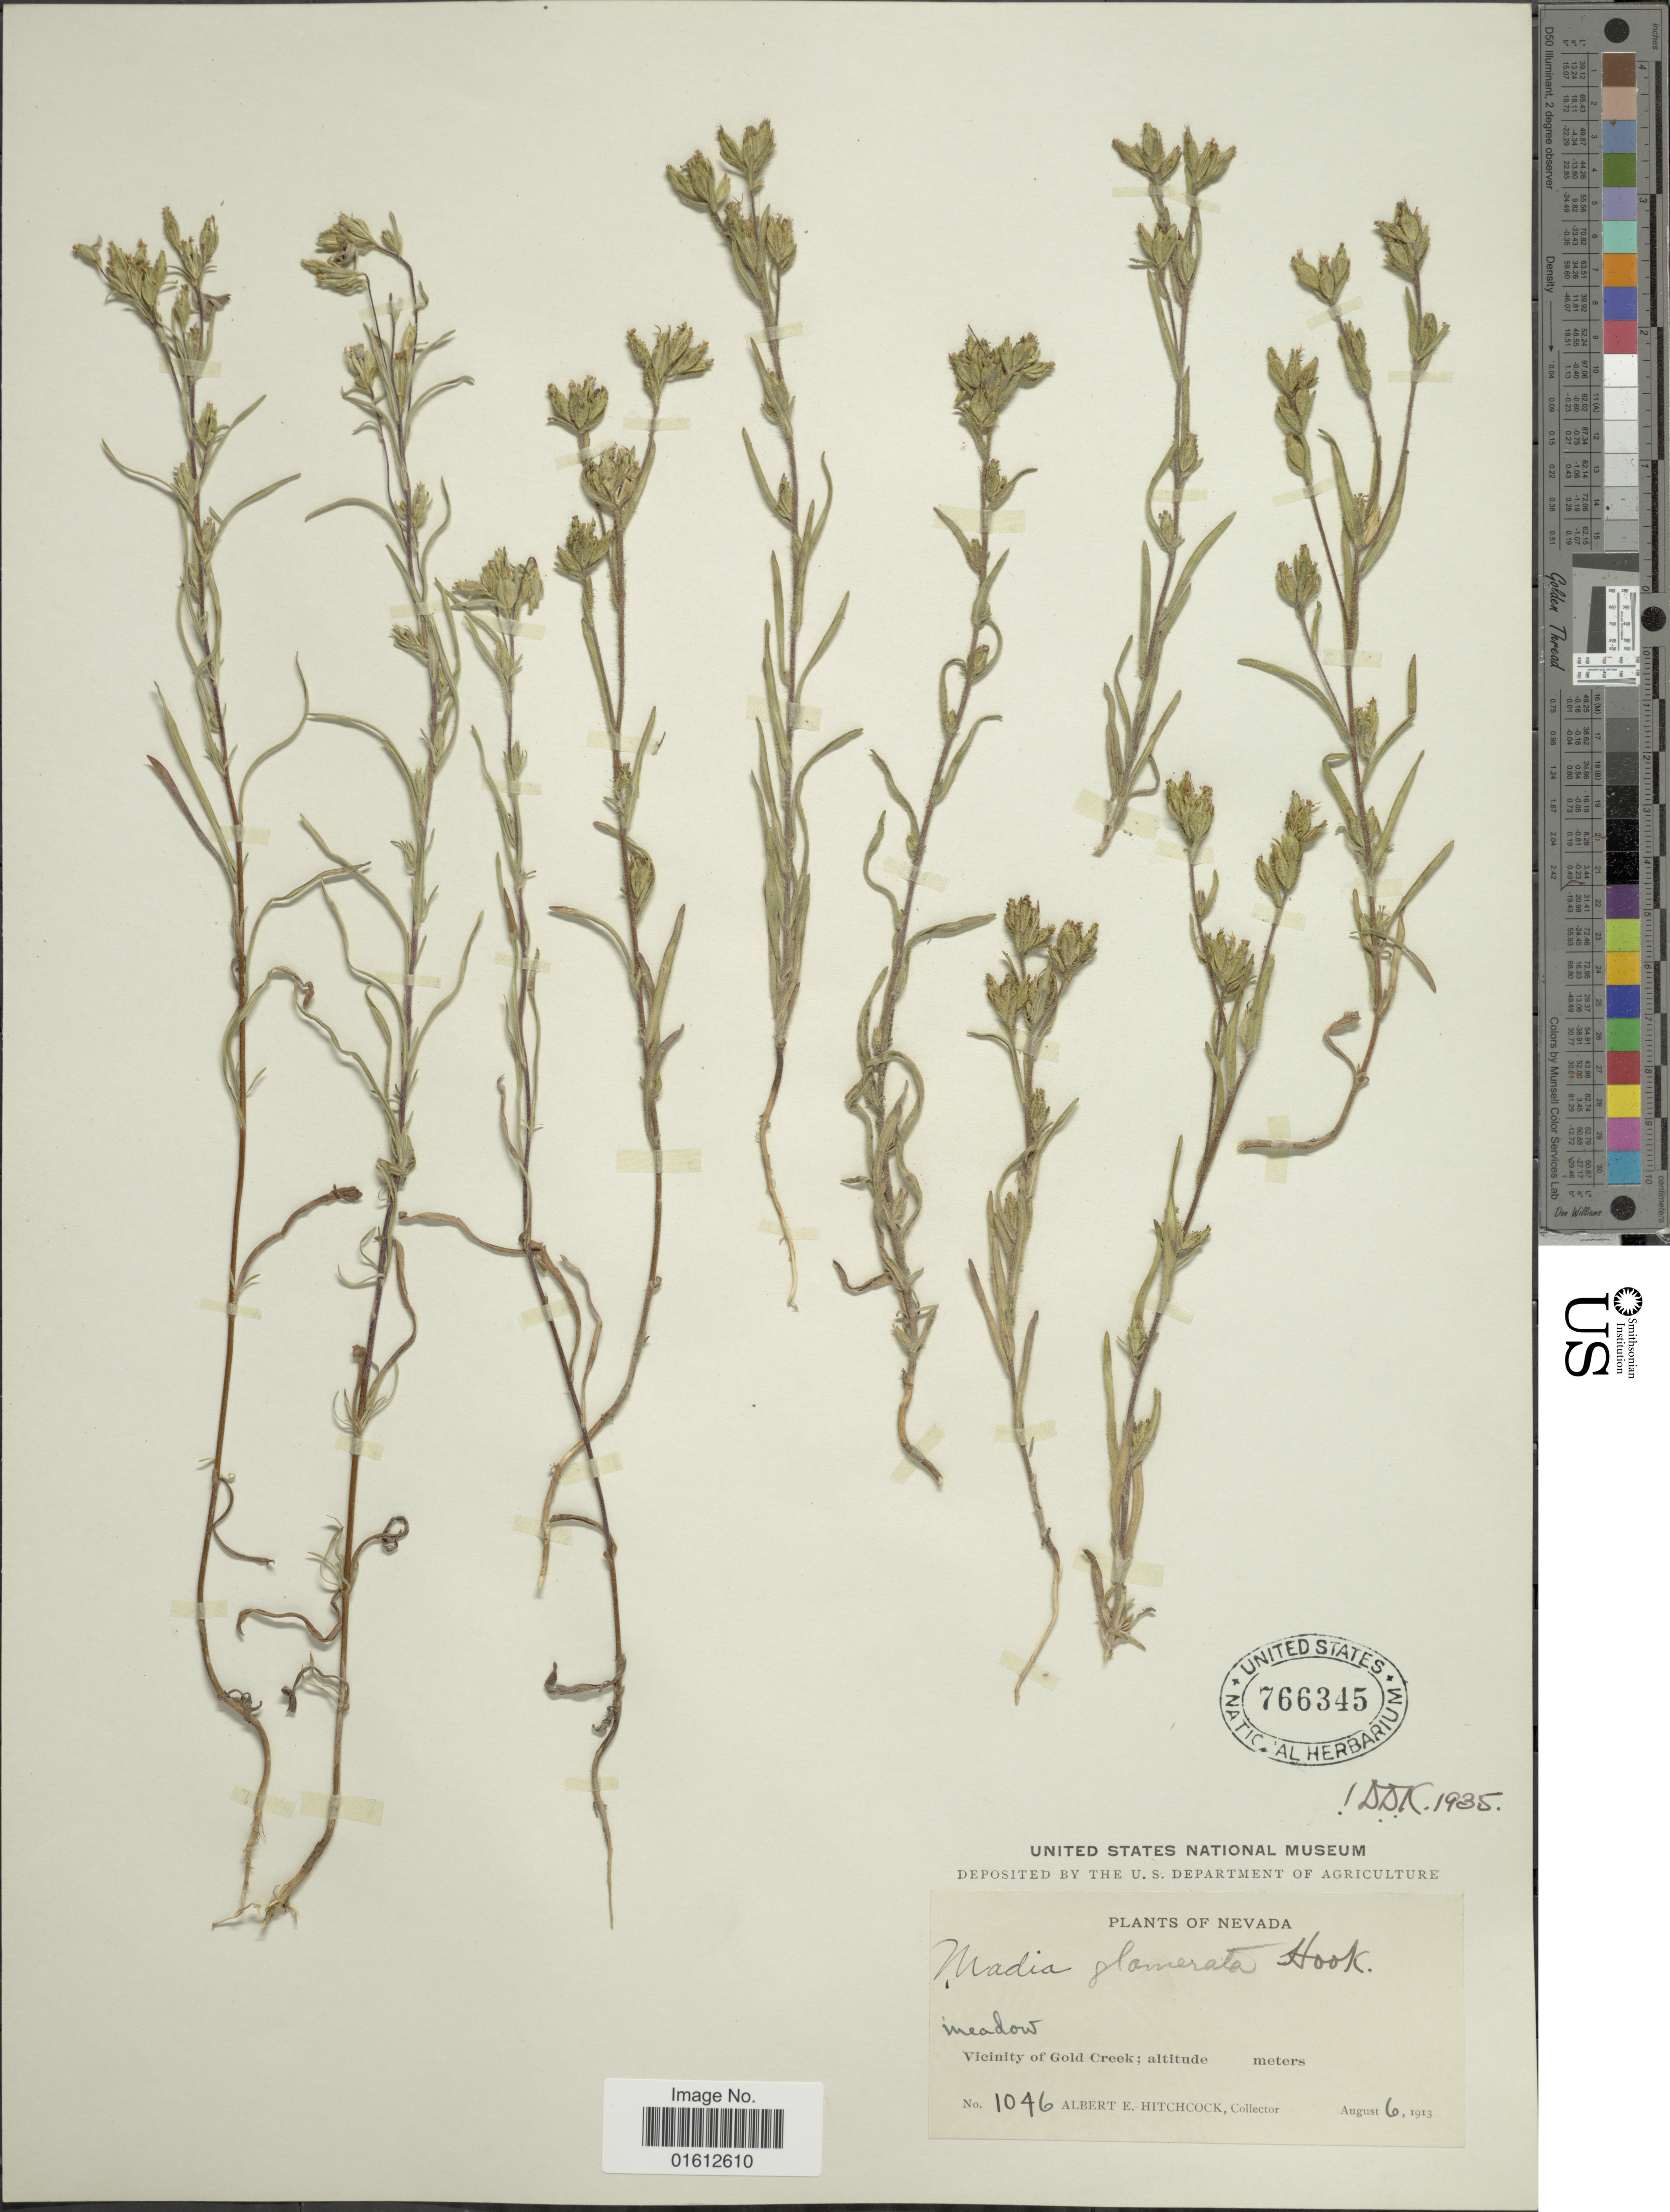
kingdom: Plantae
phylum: Tracheophyta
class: Magnoliopsida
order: Asterales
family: Asteraceae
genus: Madia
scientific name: Madia glomerata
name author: Hook.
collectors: A. Hitchcock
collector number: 1046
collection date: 1913-08-06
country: United States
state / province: Nevada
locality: Vicinity of Gold Creek.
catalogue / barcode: US 766345